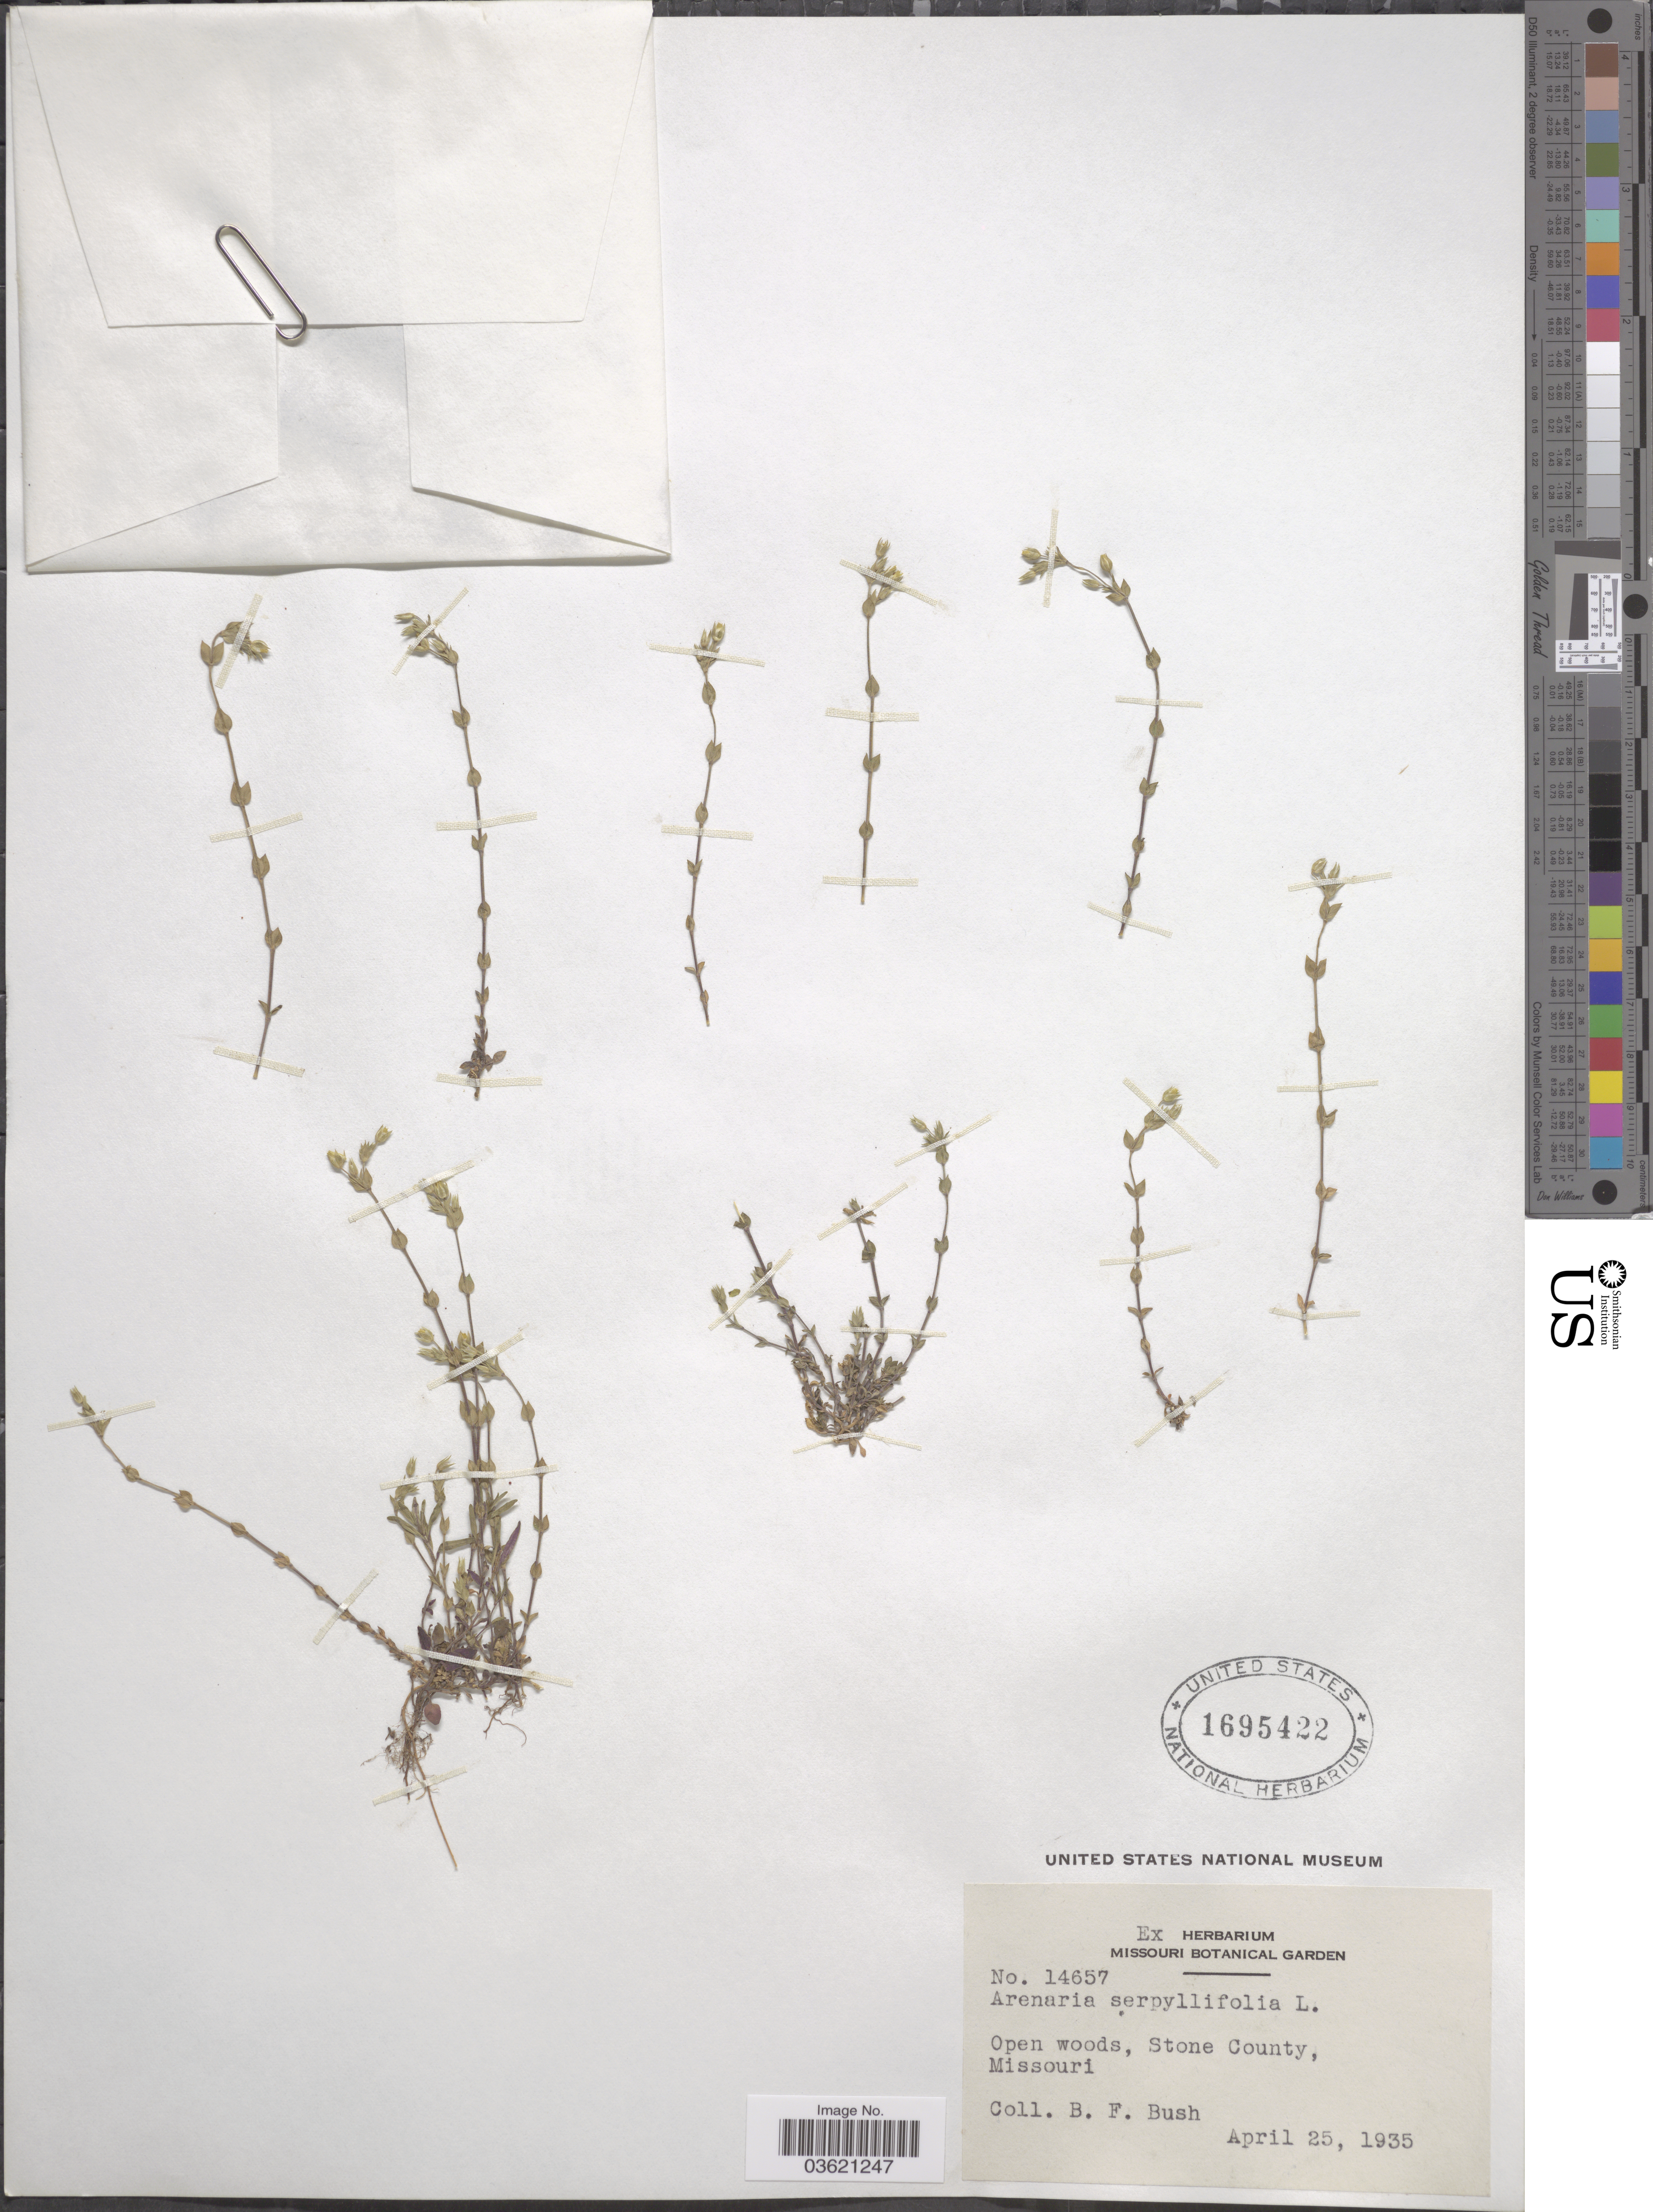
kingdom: Plantae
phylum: Tracheophyta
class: Magnoliopsida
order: Caryophyllales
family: Caryophyllaceae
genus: Arenaria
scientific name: Arenaria serpyllifolia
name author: L.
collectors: B. F. Bush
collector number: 14657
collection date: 1935-04-25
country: United States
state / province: Missouri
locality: Open woods, Stone County.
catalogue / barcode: US 1695422